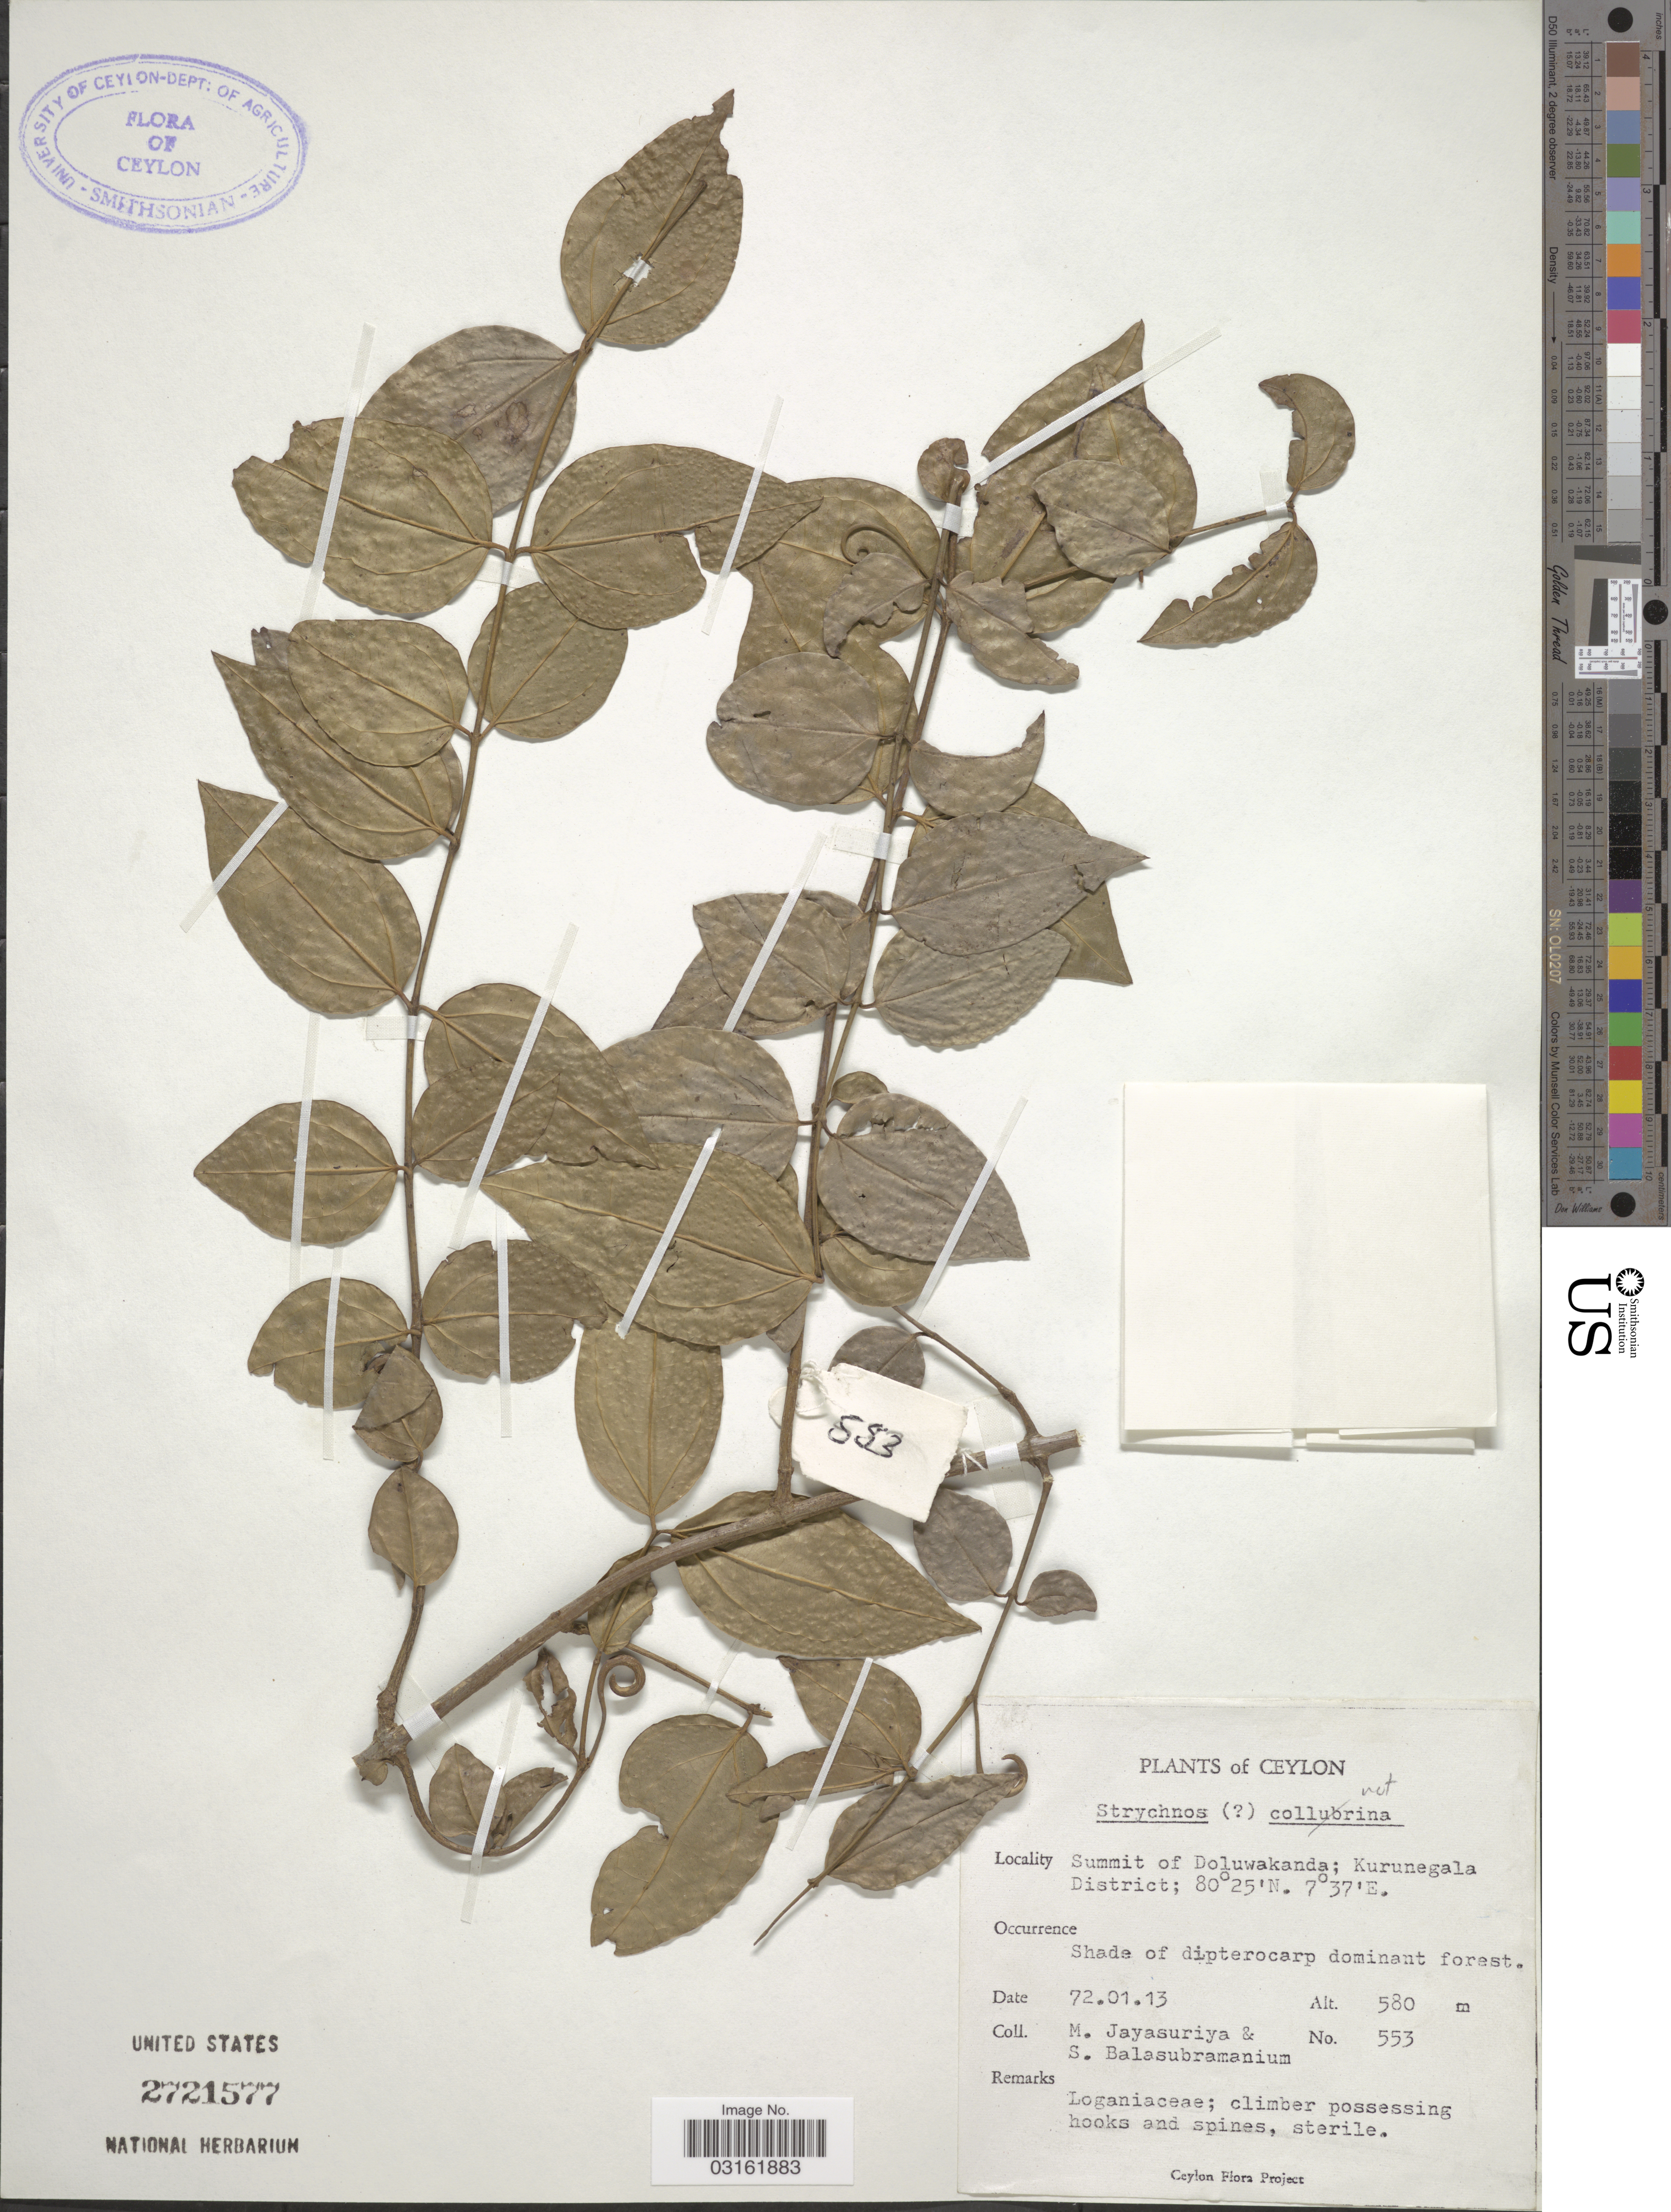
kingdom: Plantae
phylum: Tracheophyta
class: Magnoliopsida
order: Gentianales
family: Loganiaceae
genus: Strychnos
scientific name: Strychnos sp.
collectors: M. Jayasuriya & S. Balasubramanium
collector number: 553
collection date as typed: Transcribed d/m/y: 13/1/72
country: Sri Lanka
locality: Ceylon. Summit of Doluwakanda; Kurunegala District.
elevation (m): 580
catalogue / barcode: US 2721577